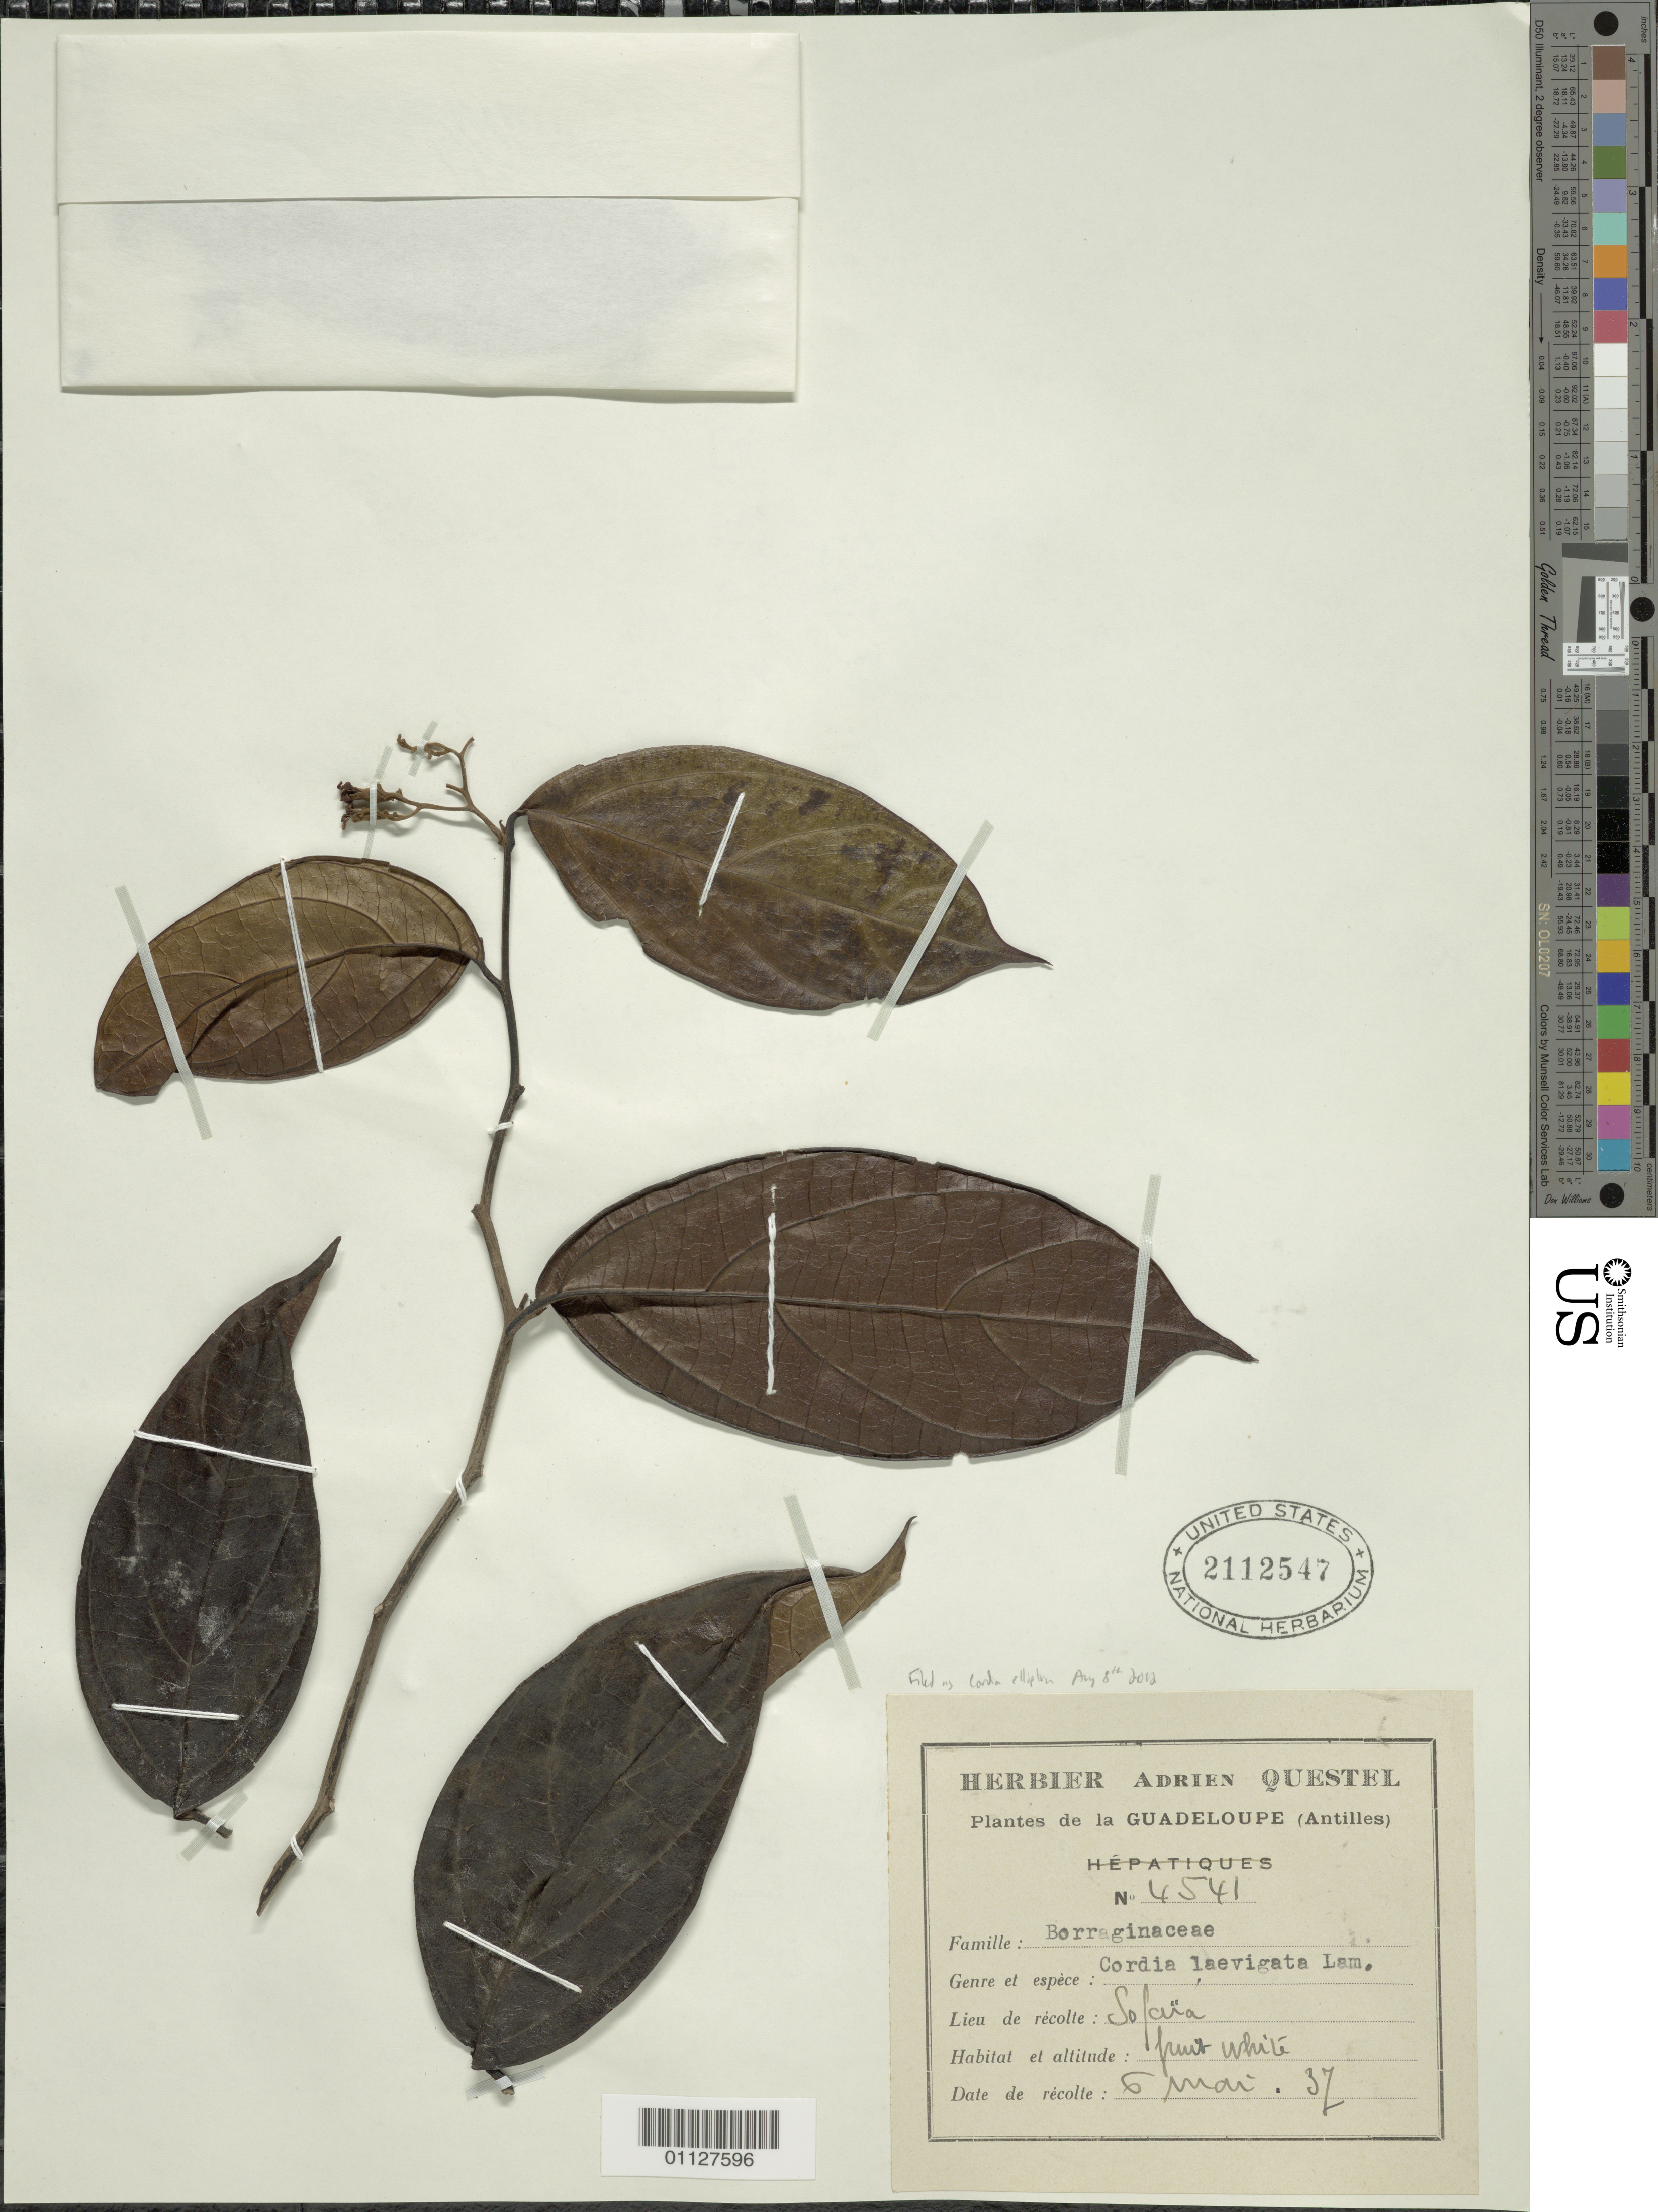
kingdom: Plantae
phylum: Tracheophyta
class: Magnoliopsida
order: Boraginales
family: Cordiaceae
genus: Cordia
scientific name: Cordia elliptica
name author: Sw.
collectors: A. Questel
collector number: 4541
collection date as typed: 06 May 1937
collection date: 1937-05-06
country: Guadeloupe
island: Basse Terre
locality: Sofaia.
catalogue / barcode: US 2112547